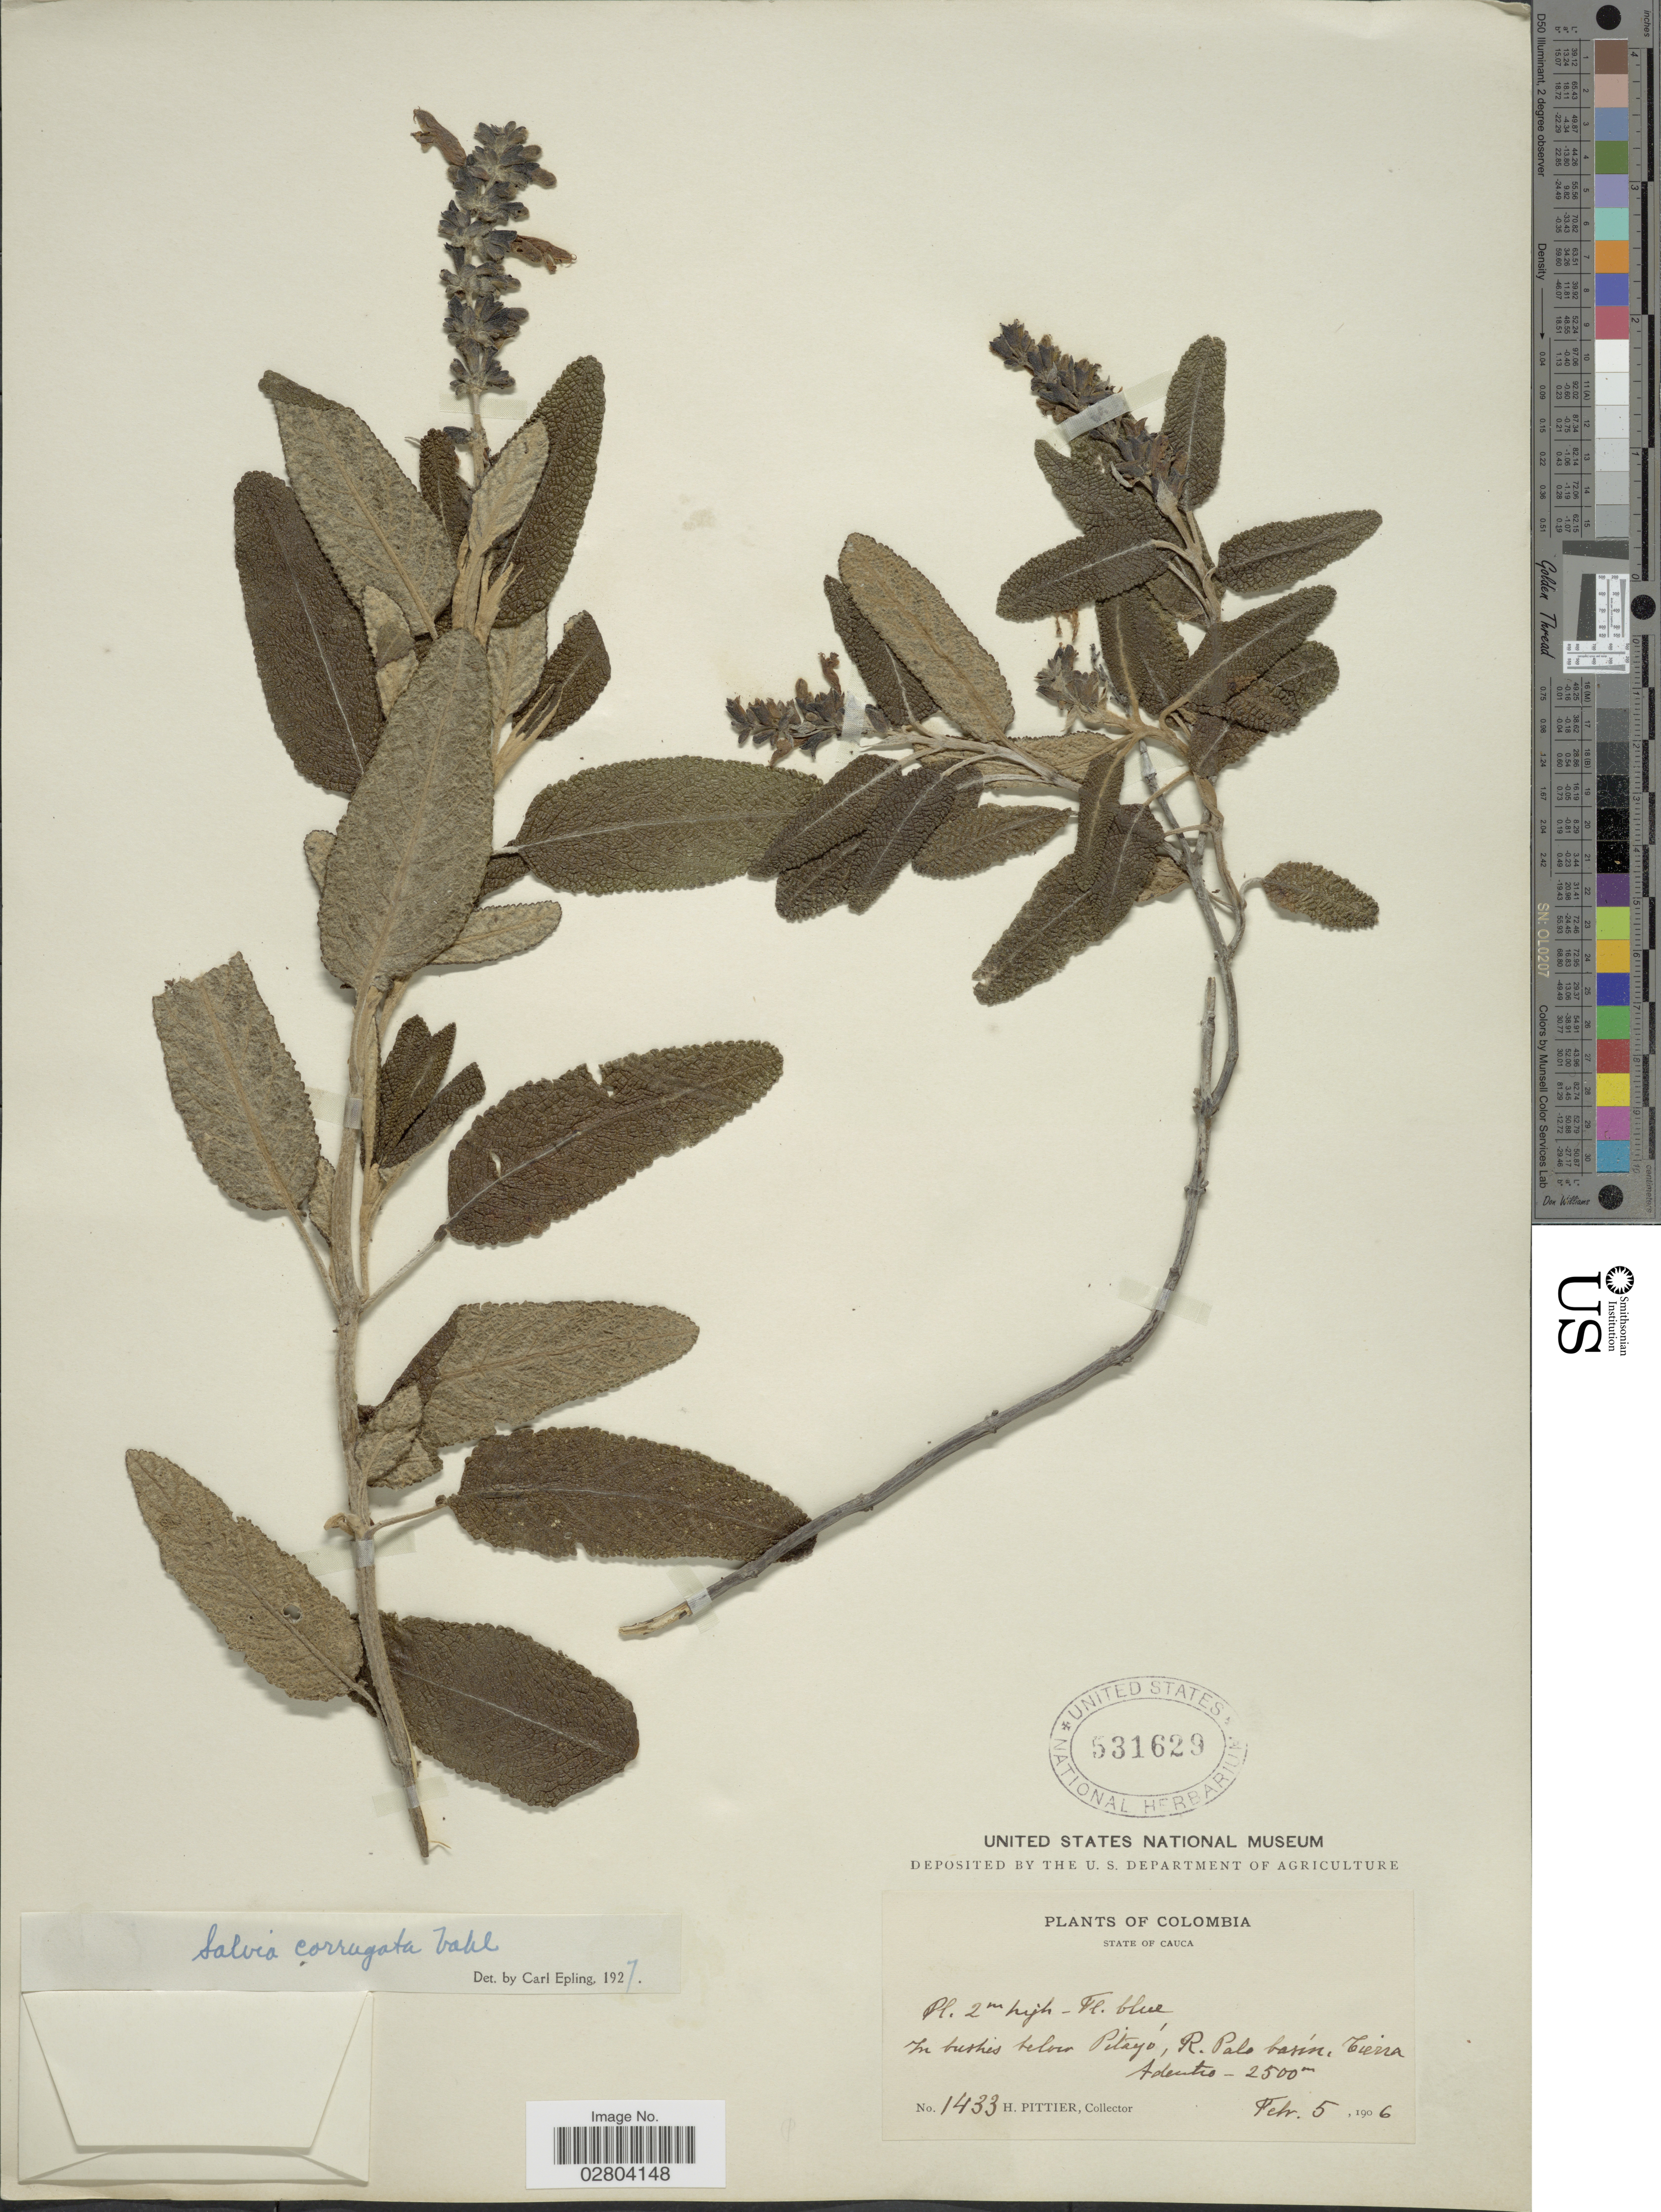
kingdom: Plantae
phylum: Tracheophyta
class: Magnoliopsida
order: Lamiales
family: Lamiaceae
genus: Salvia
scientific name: Salvia corrugata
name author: Vahl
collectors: H. F. Pittier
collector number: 1433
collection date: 1906-02-05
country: Colombia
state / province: Cauca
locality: In bushes below Pitayó, R. Palo basin, Tierra Adentro [Tierradentro]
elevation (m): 2500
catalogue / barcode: US 531629